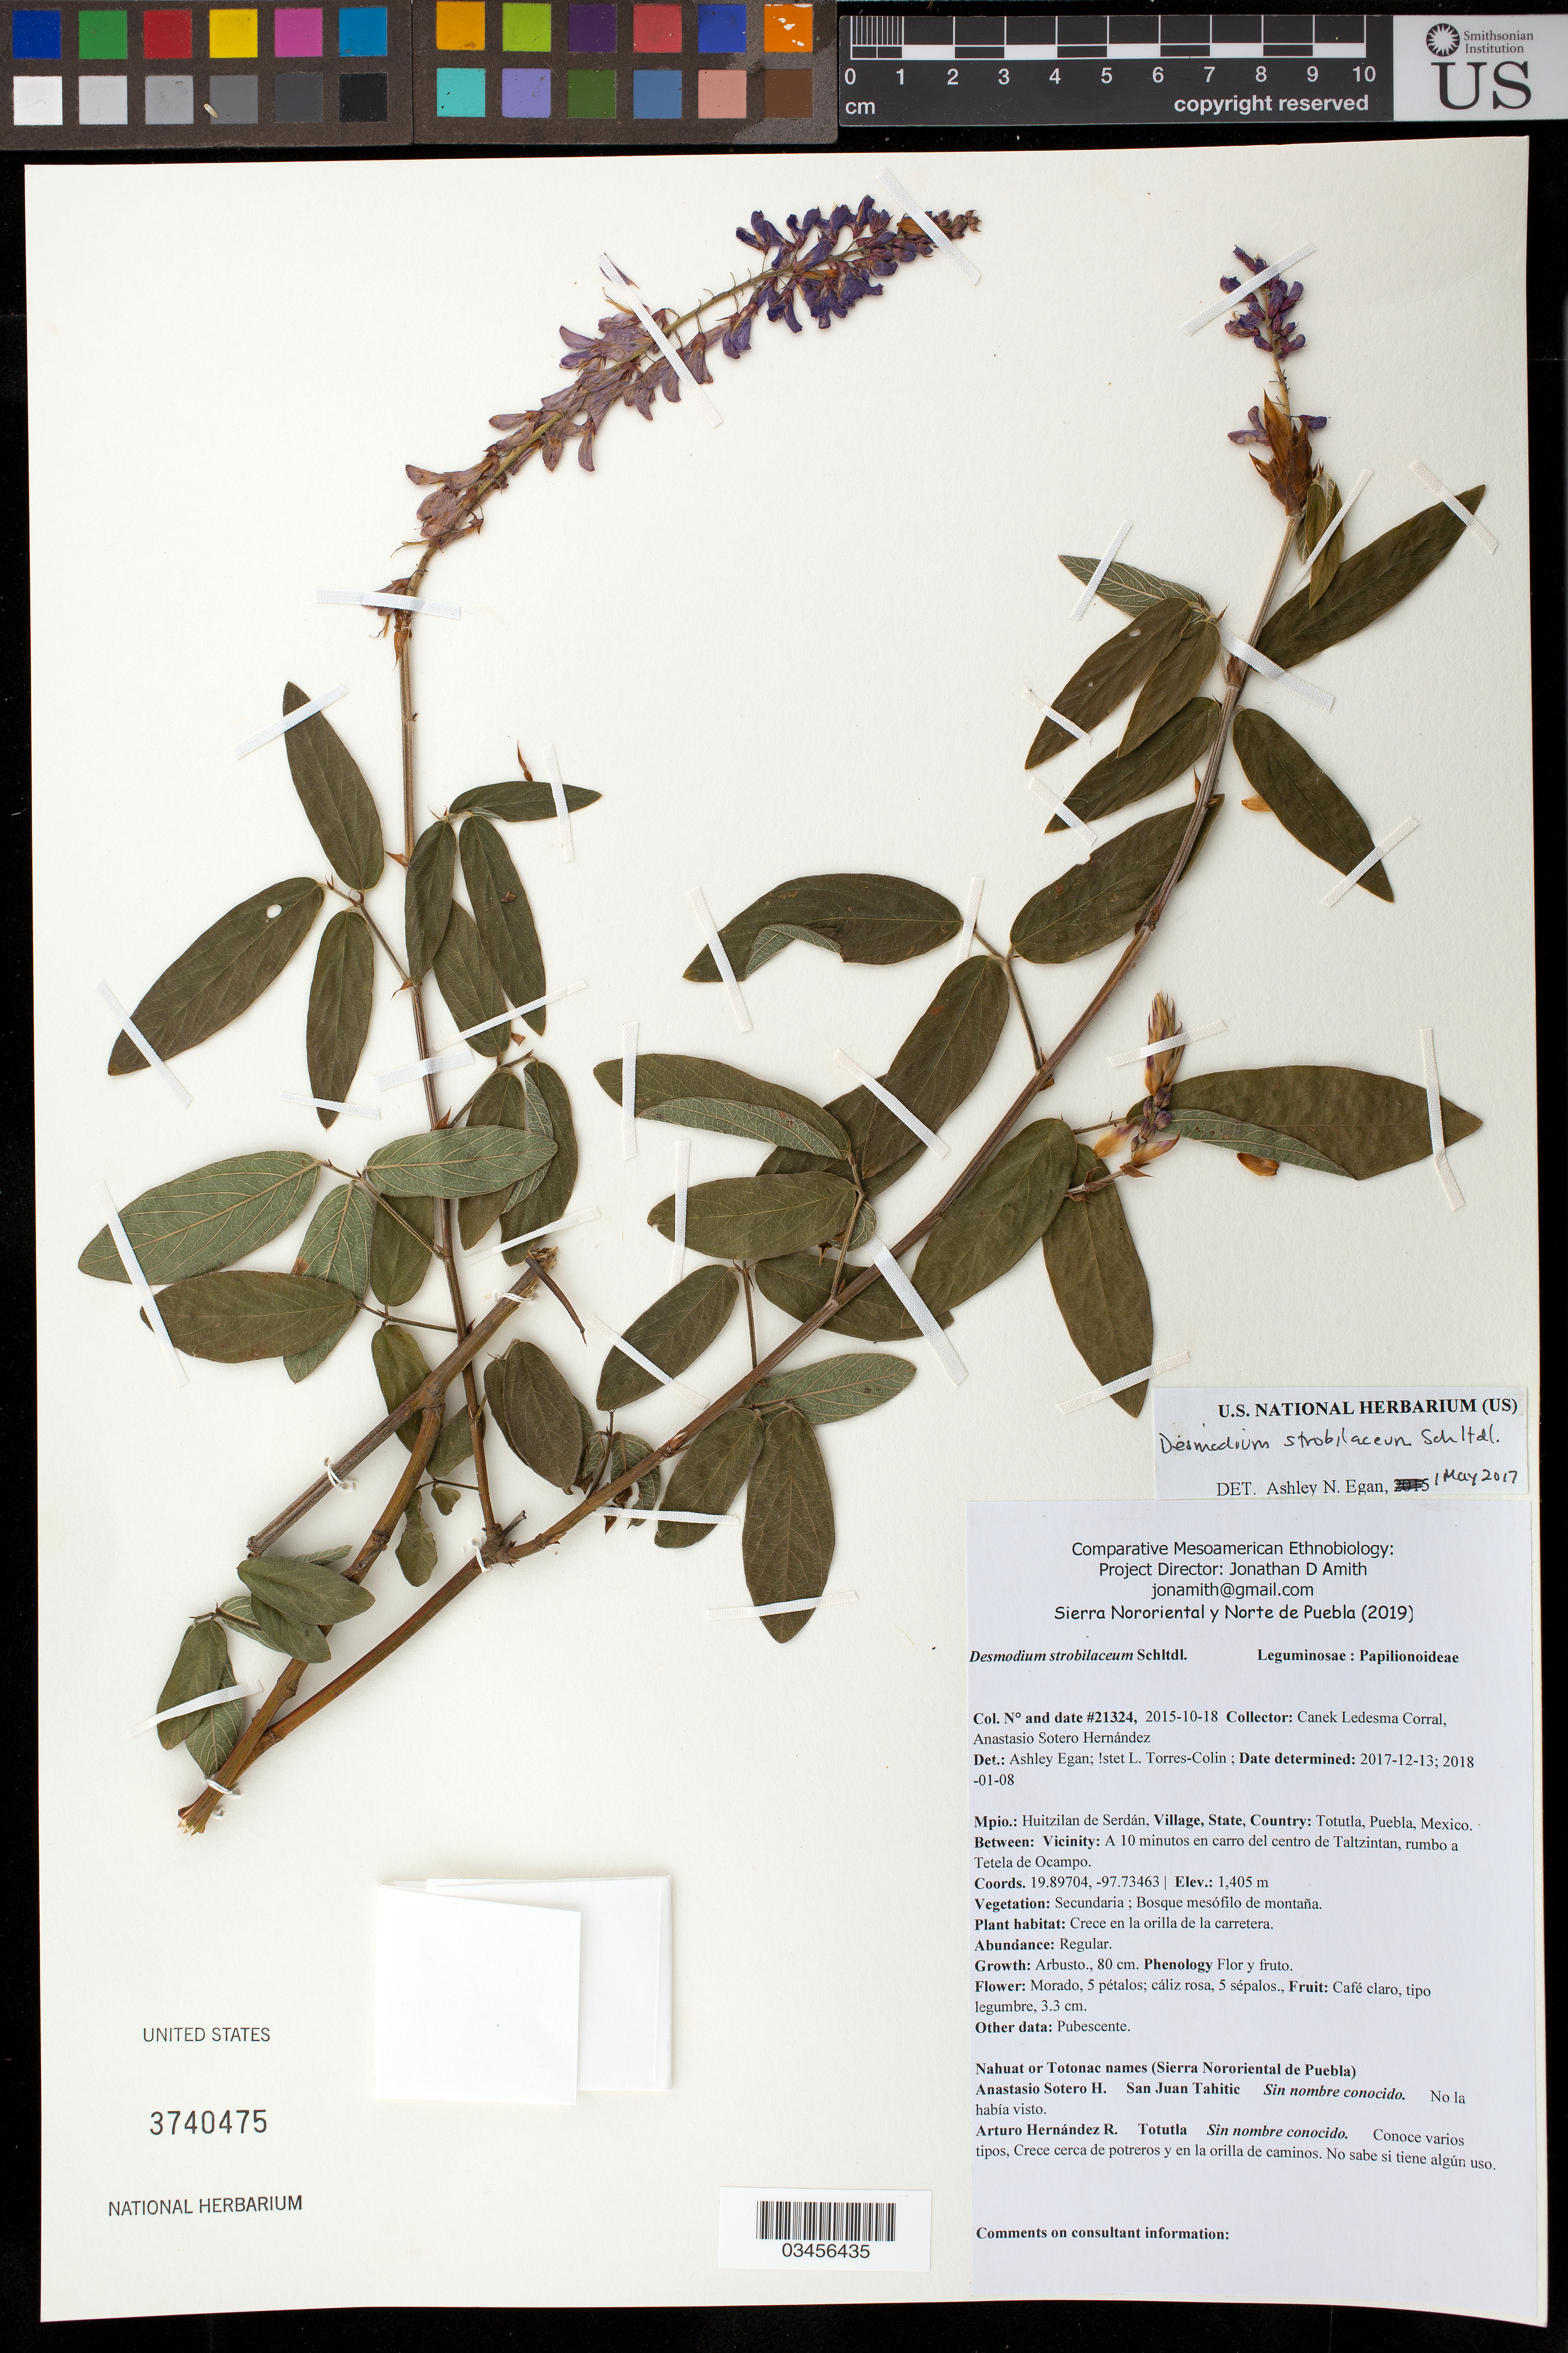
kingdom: Plantae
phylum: Tracheophyta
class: Magnoliopsida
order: Fabales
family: Fabaceae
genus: Desmodium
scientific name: Desmodium strobilaceum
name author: Schltdl.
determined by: Torres-Colín, Leticia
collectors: Canek Ledesma C. & A. Sotero H.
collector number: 21324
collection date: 2015-10-18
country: México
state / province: Puebla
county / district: Huitzilan de Serdán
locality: PUEBLO: Totutla; LOCALIDAD EXACTA: A 10 minutos en carro del centro de Taltzintan, rumbo a Tetela de Ocampo.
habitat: Bosque mesófilo de montaña | Crece en la orilla de la carretera.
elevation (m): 1405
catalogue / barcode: US 3740475